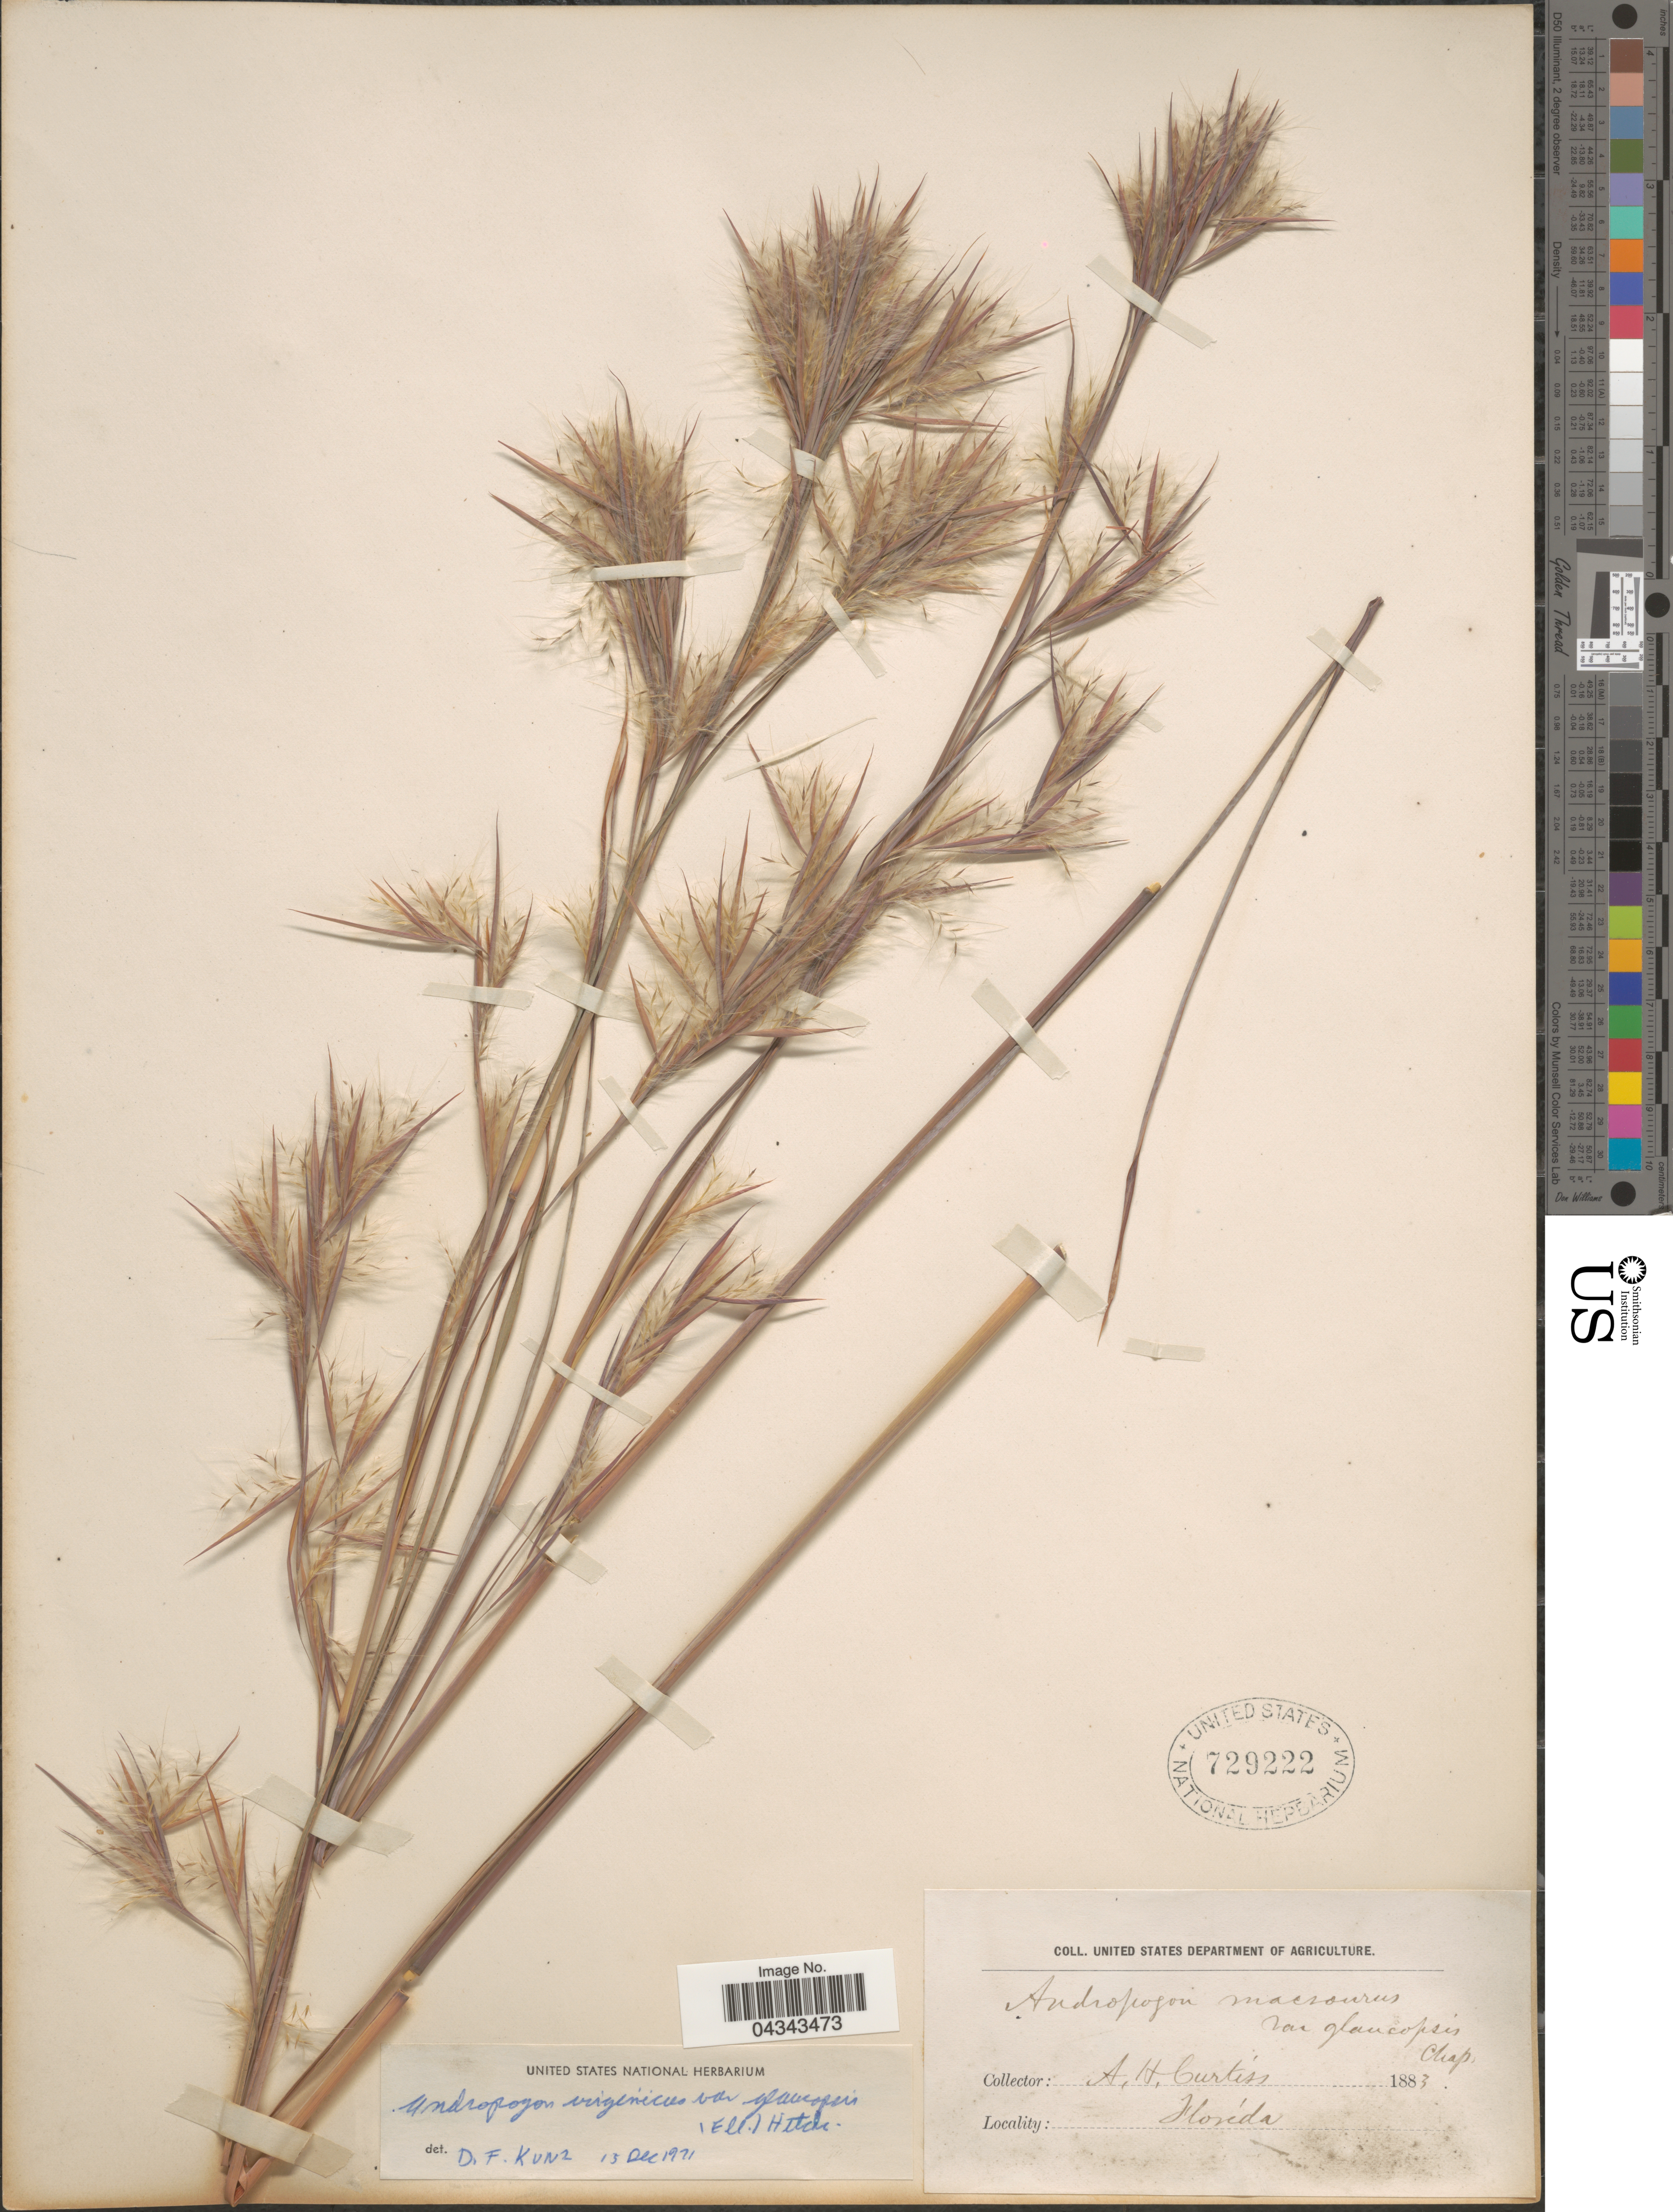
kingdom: Plantae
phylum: Tracheophyta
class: Liliopsida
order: Poales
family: Poaceae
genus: Andropogon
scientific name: Andropogon glomeratus var. glaucopsis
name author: C. Mohr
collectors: A. H. Curtiss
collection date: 1883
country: United States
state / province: Florida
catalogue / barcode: US 729222